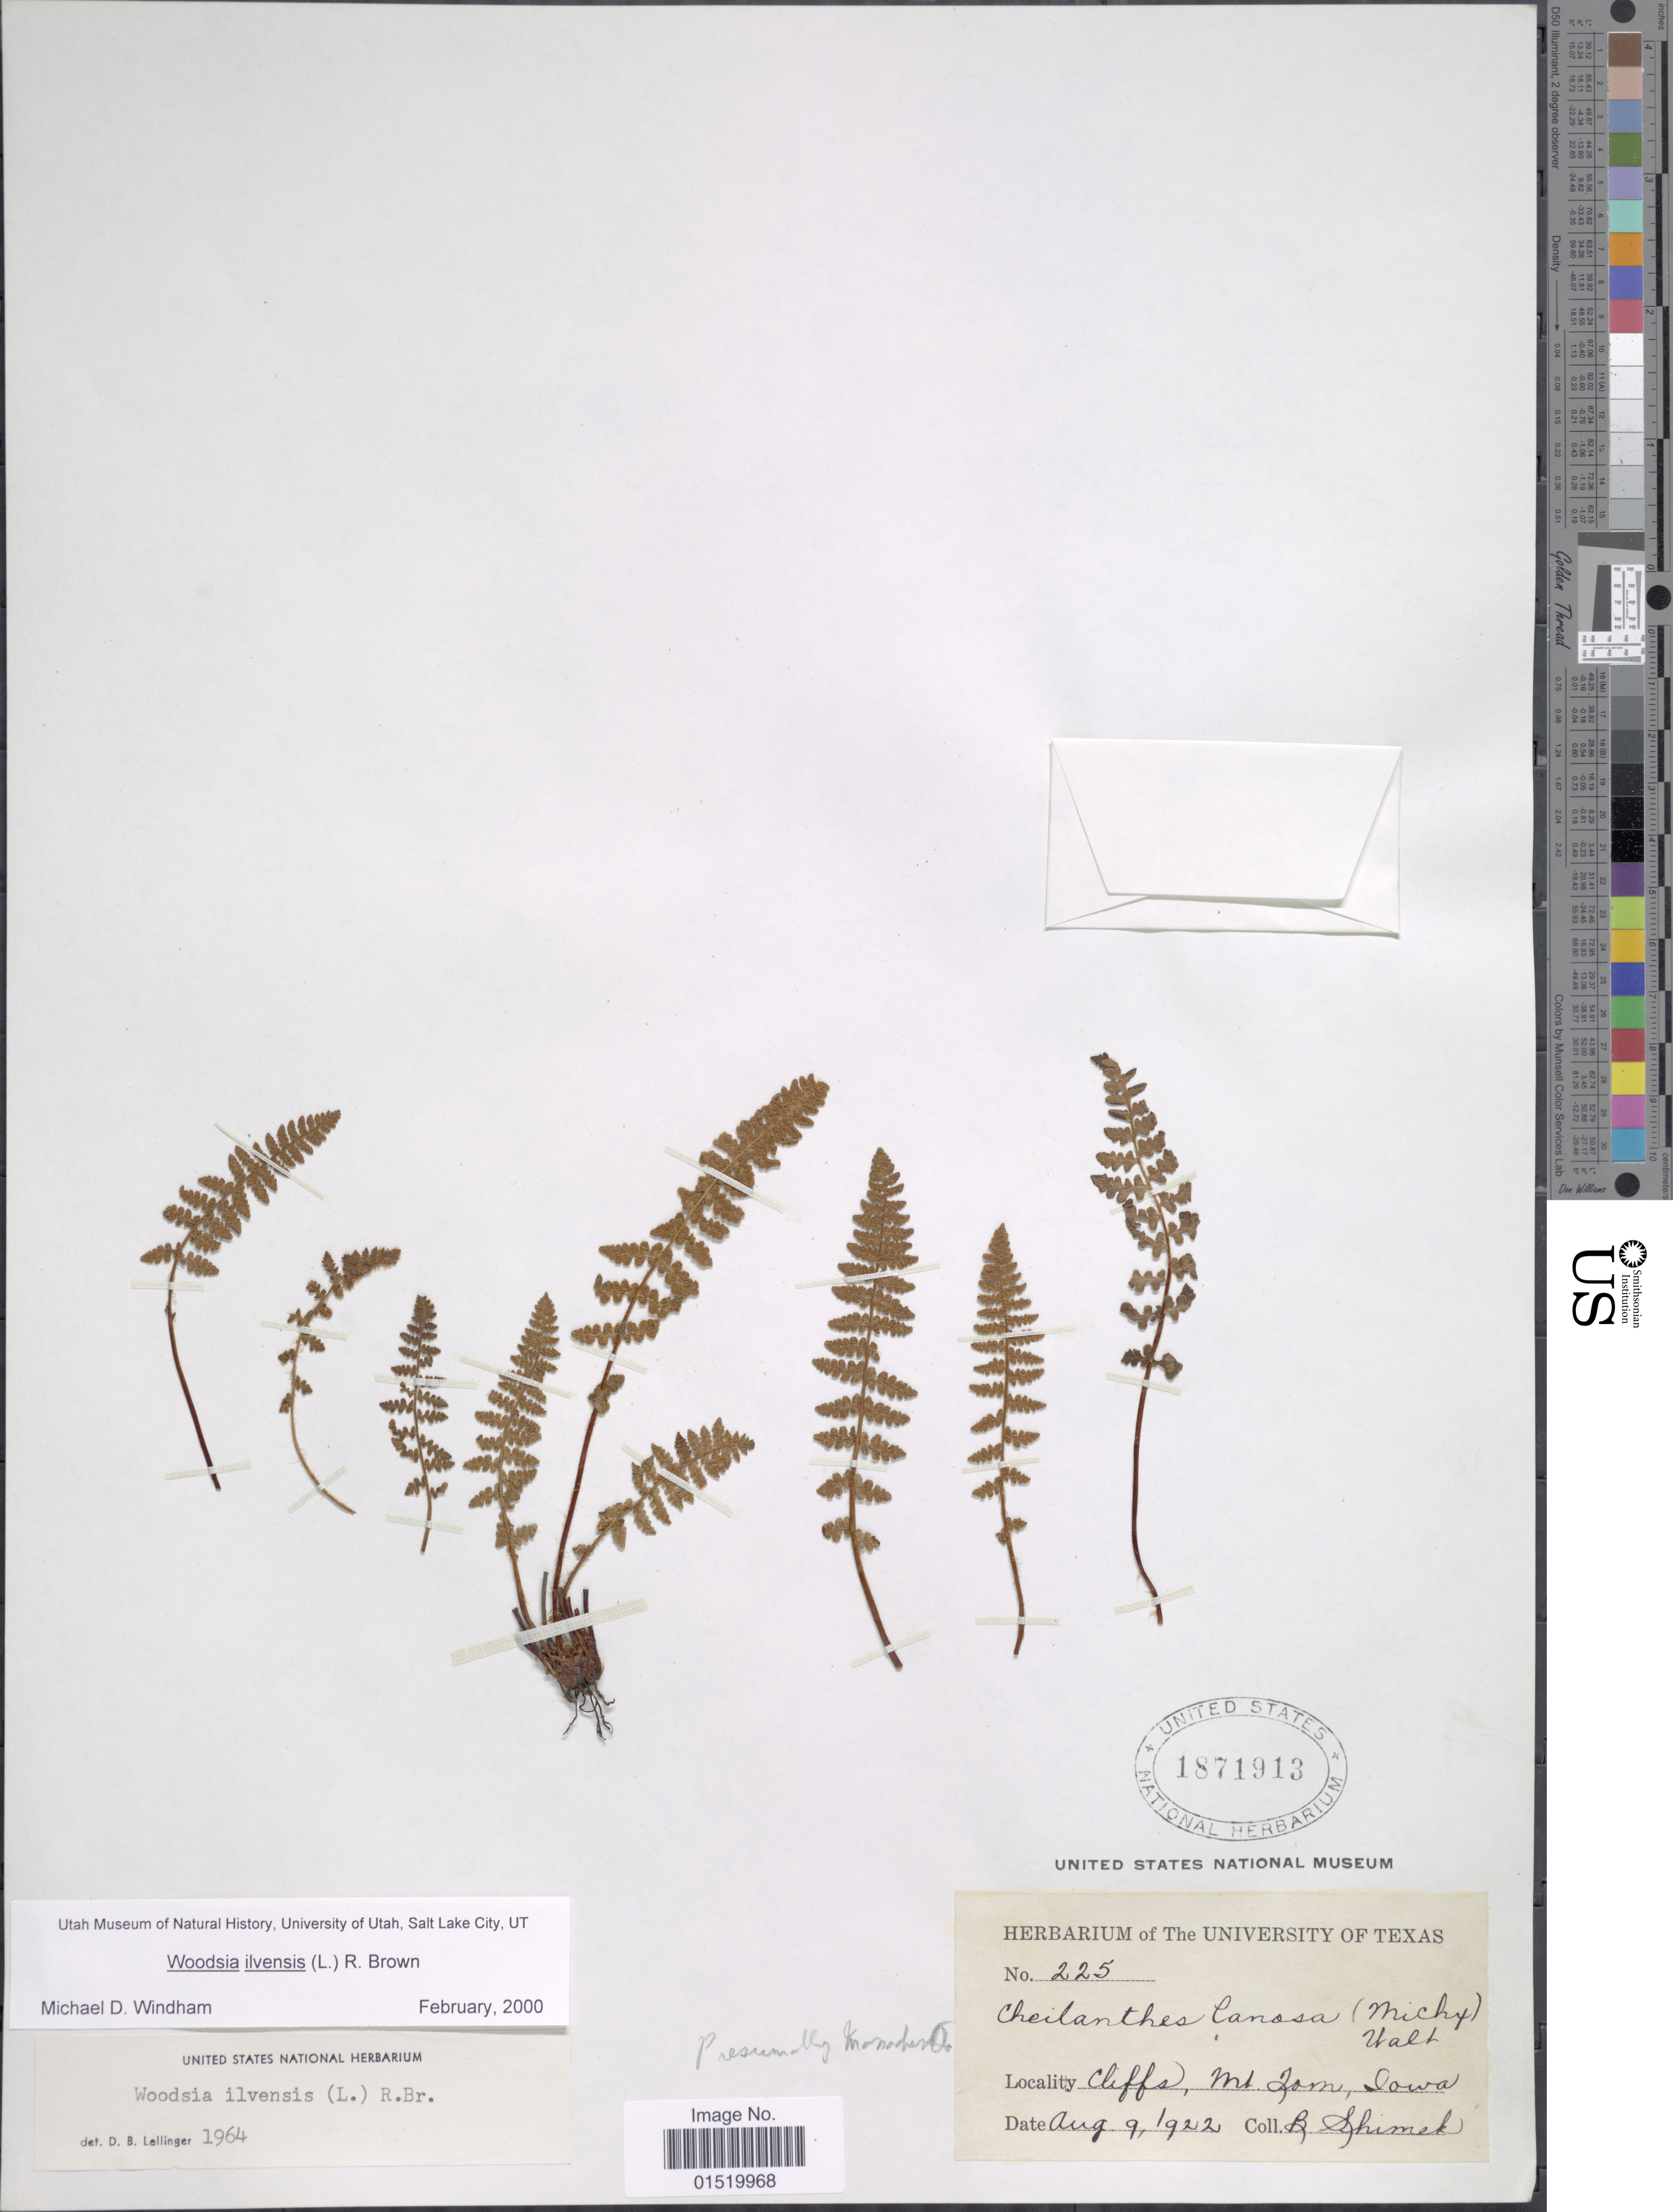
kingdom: Plantae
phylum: Tracheophyta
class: Polypodiopsida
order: Polypodiales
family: Woodsiaceae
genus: Woodsia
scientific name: Woodsia ilvensis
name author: (L.) R. Br.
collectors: B. Shimek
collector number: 225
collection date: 1922-08-09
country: United States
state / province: Iowa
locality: Cliffs, Mt Tom.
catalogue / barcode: US 1871913